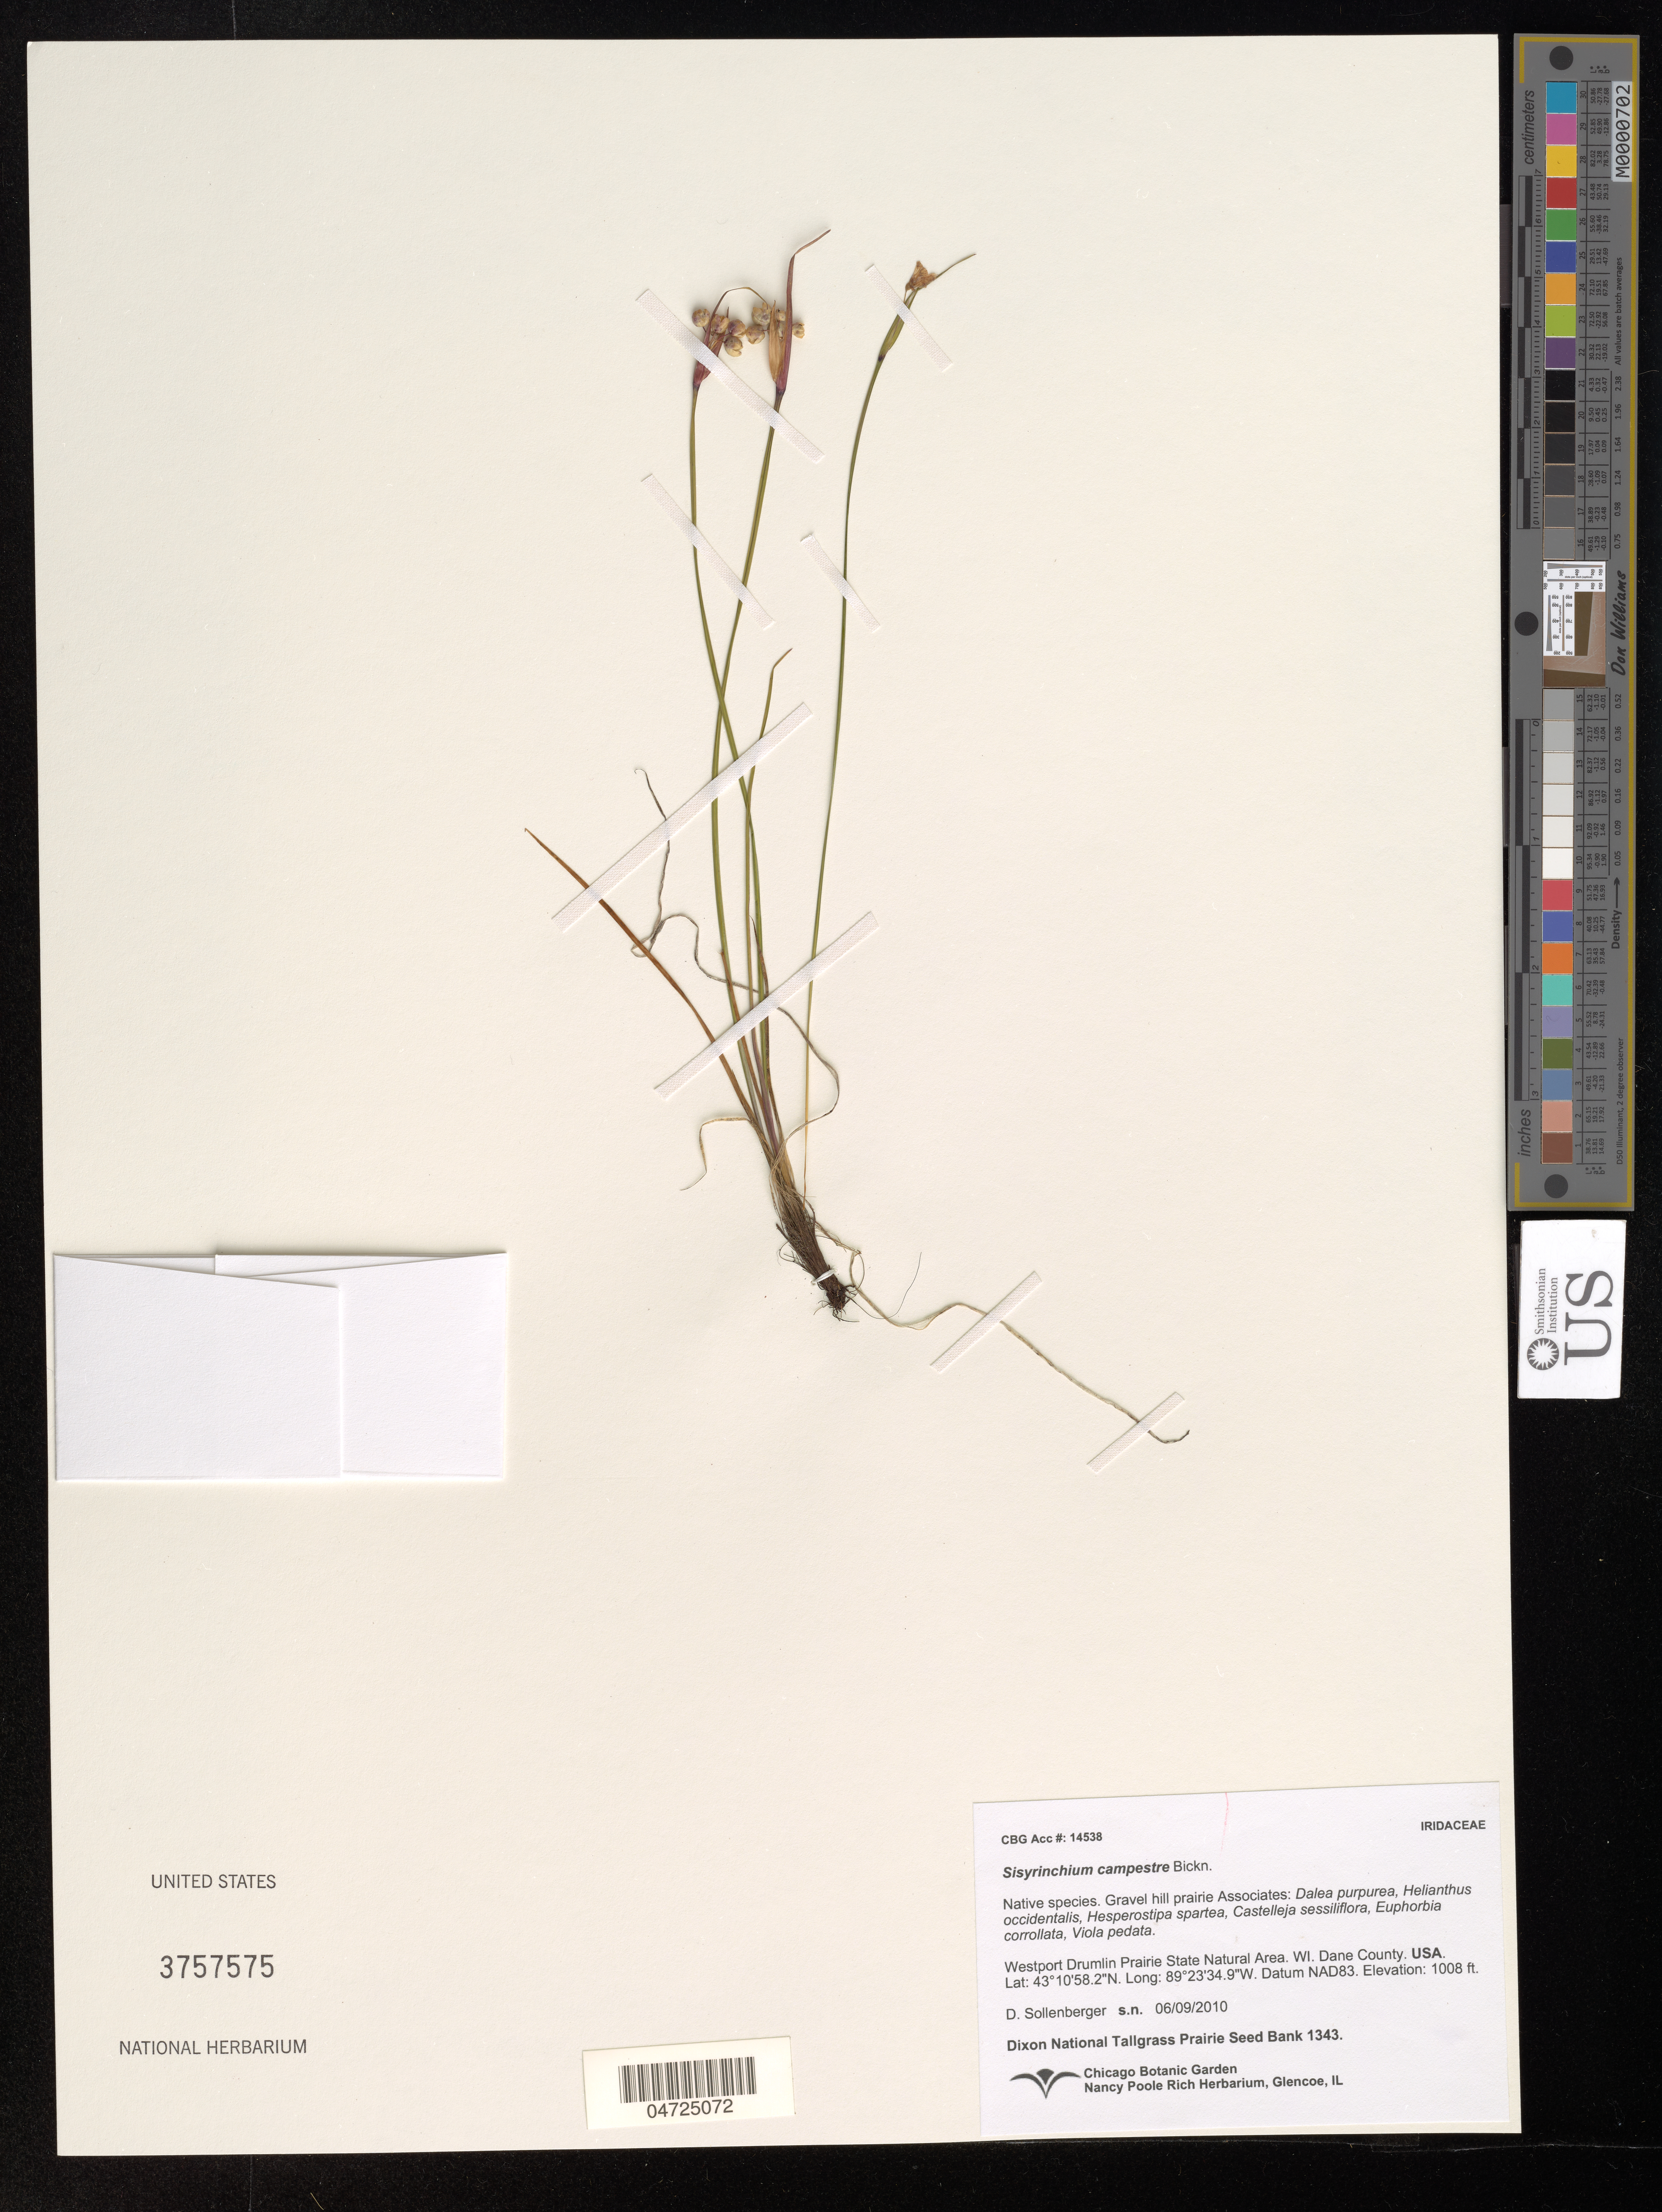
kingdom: Plantae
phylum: Tracheophyta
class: Liliopsida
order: Asparagales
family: Iridaceae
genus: Sisyrinchium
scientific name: Sisyrinchium campestre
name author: E.P. Bicknell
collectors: D. Sollenberger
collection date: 2010-06-09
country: United States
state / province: Wisconsin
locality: Westport Drumlin Prairie State Natural Area. Dane County. Datum NAD83.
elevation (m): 307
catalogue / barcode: US 3757575